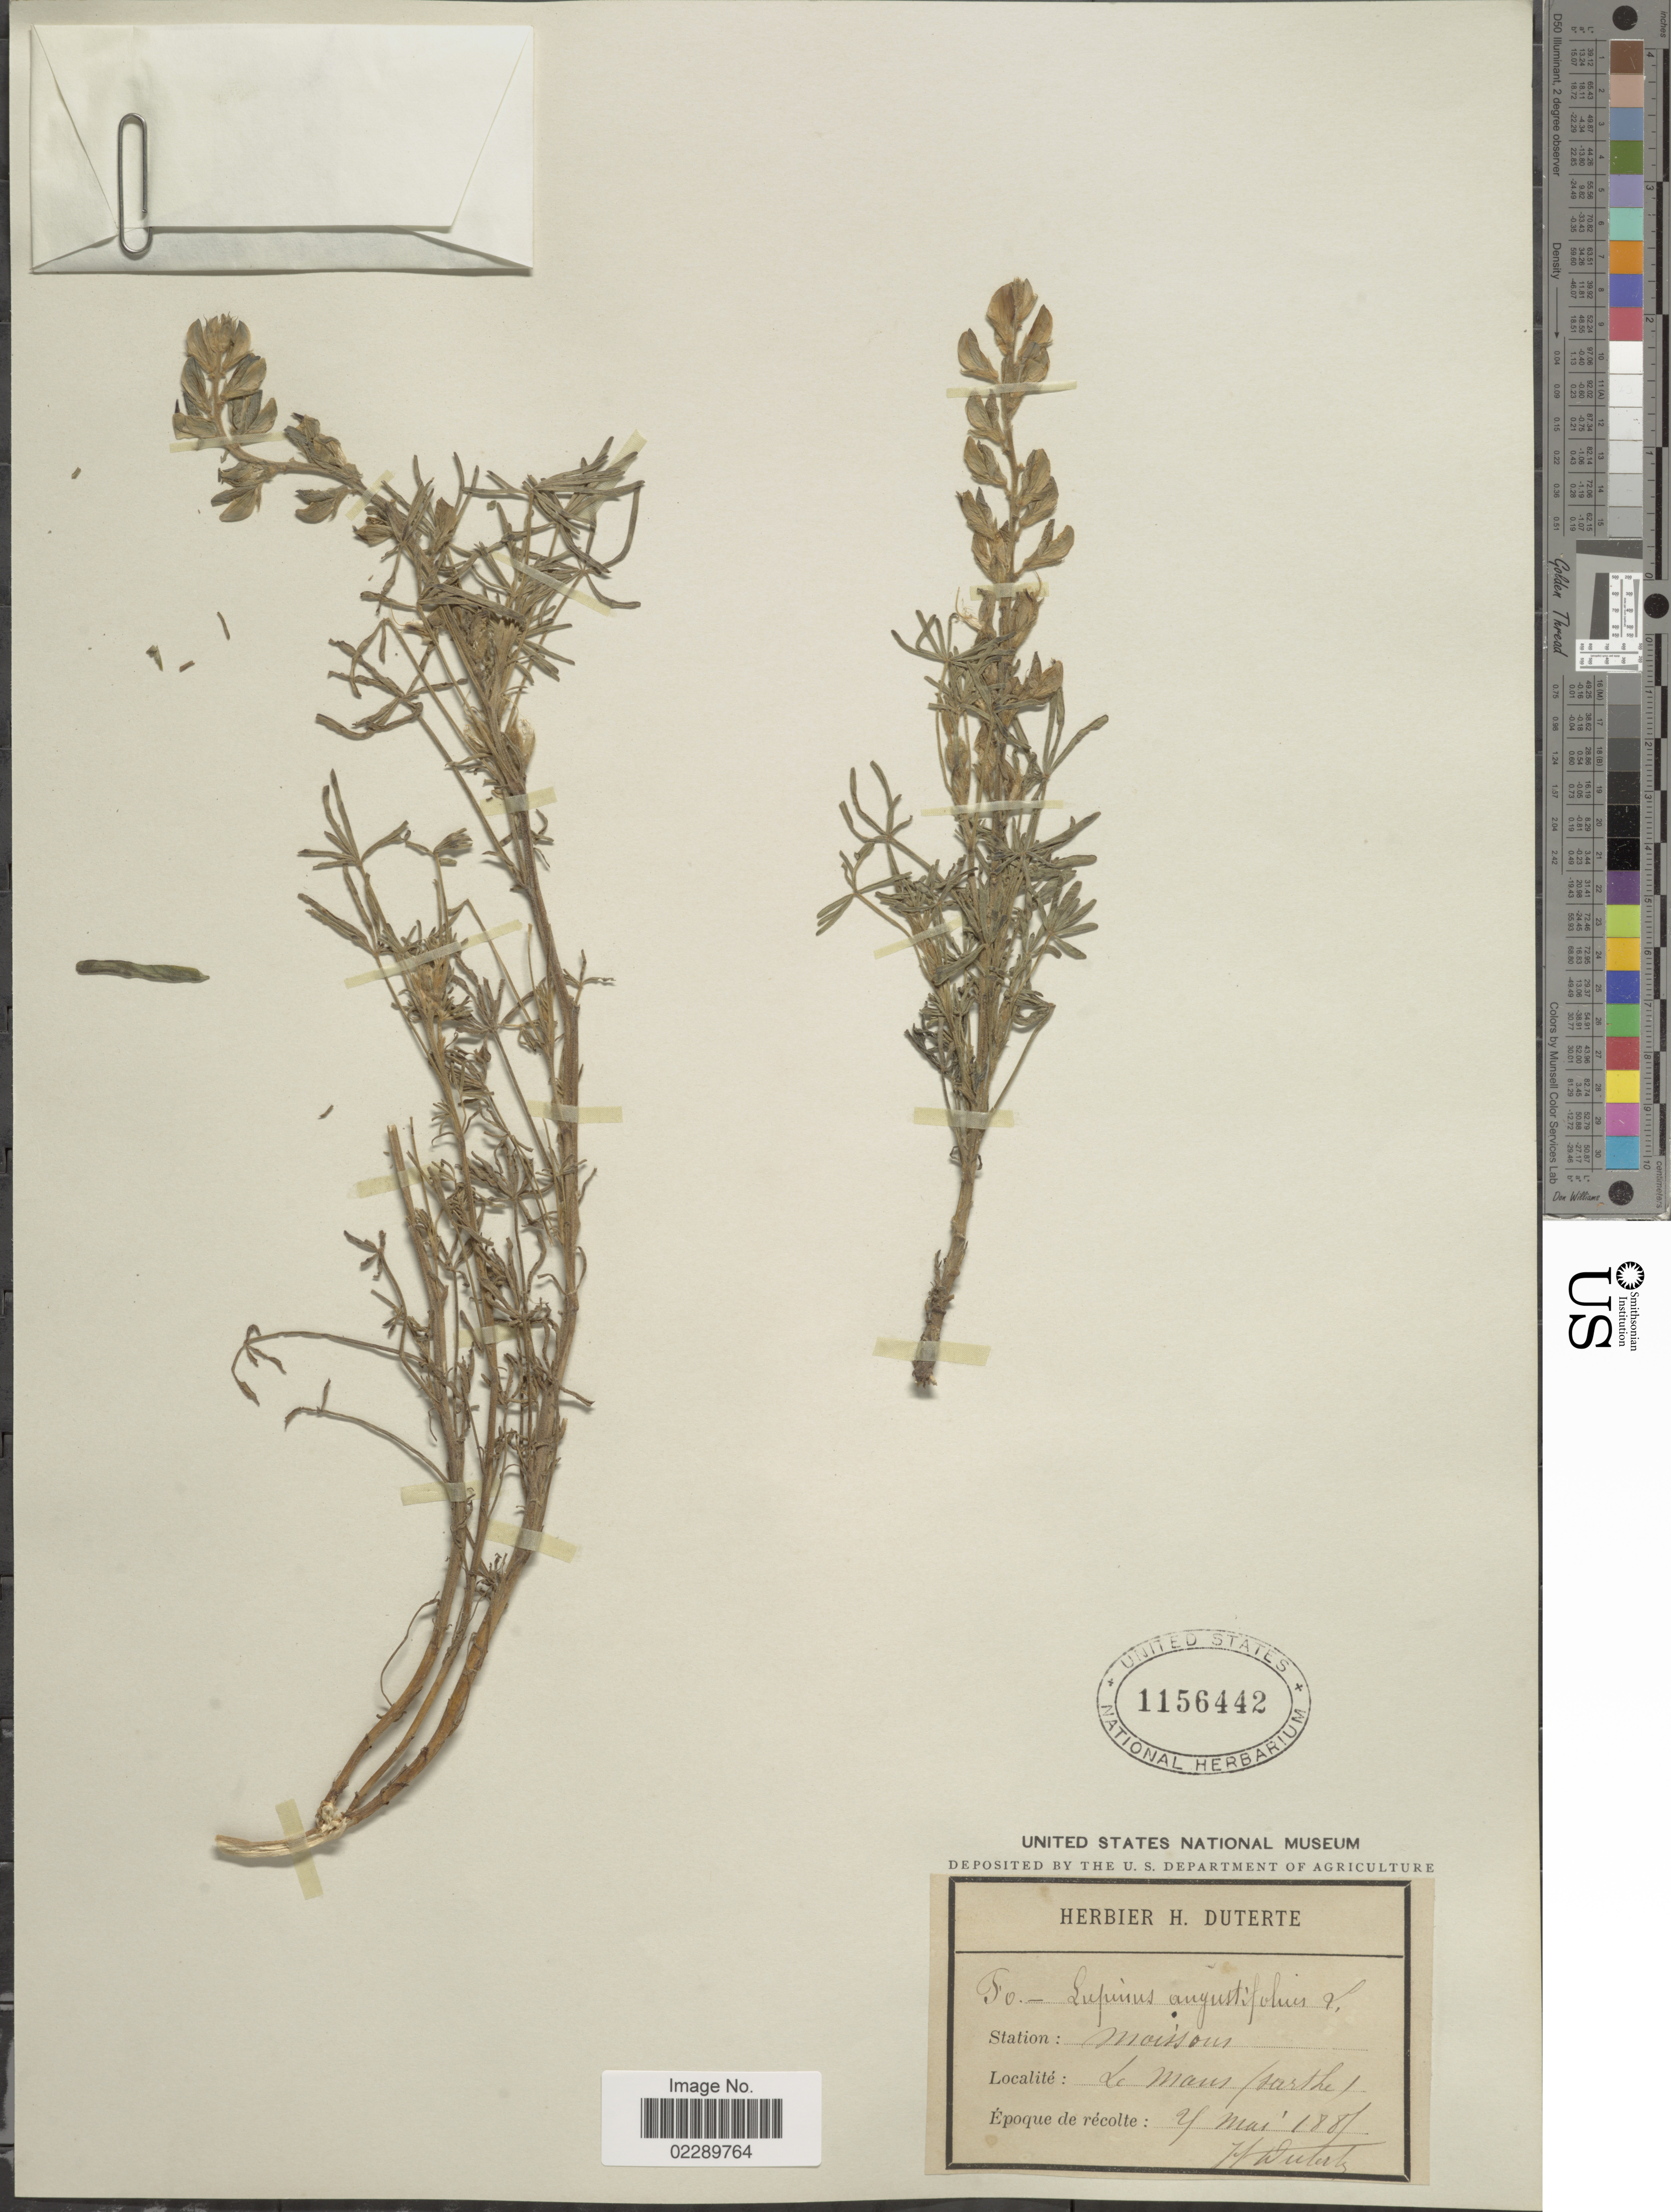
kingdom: Plantae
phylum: Tracheophyta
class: Magnoliopsida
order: Fabales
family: Fabaceae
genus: Lupinus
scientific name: Lupinus angustifolius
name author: L.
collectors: H. Duterte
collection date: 1881-05-04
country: France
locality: Moissous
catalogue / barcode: US 1156442